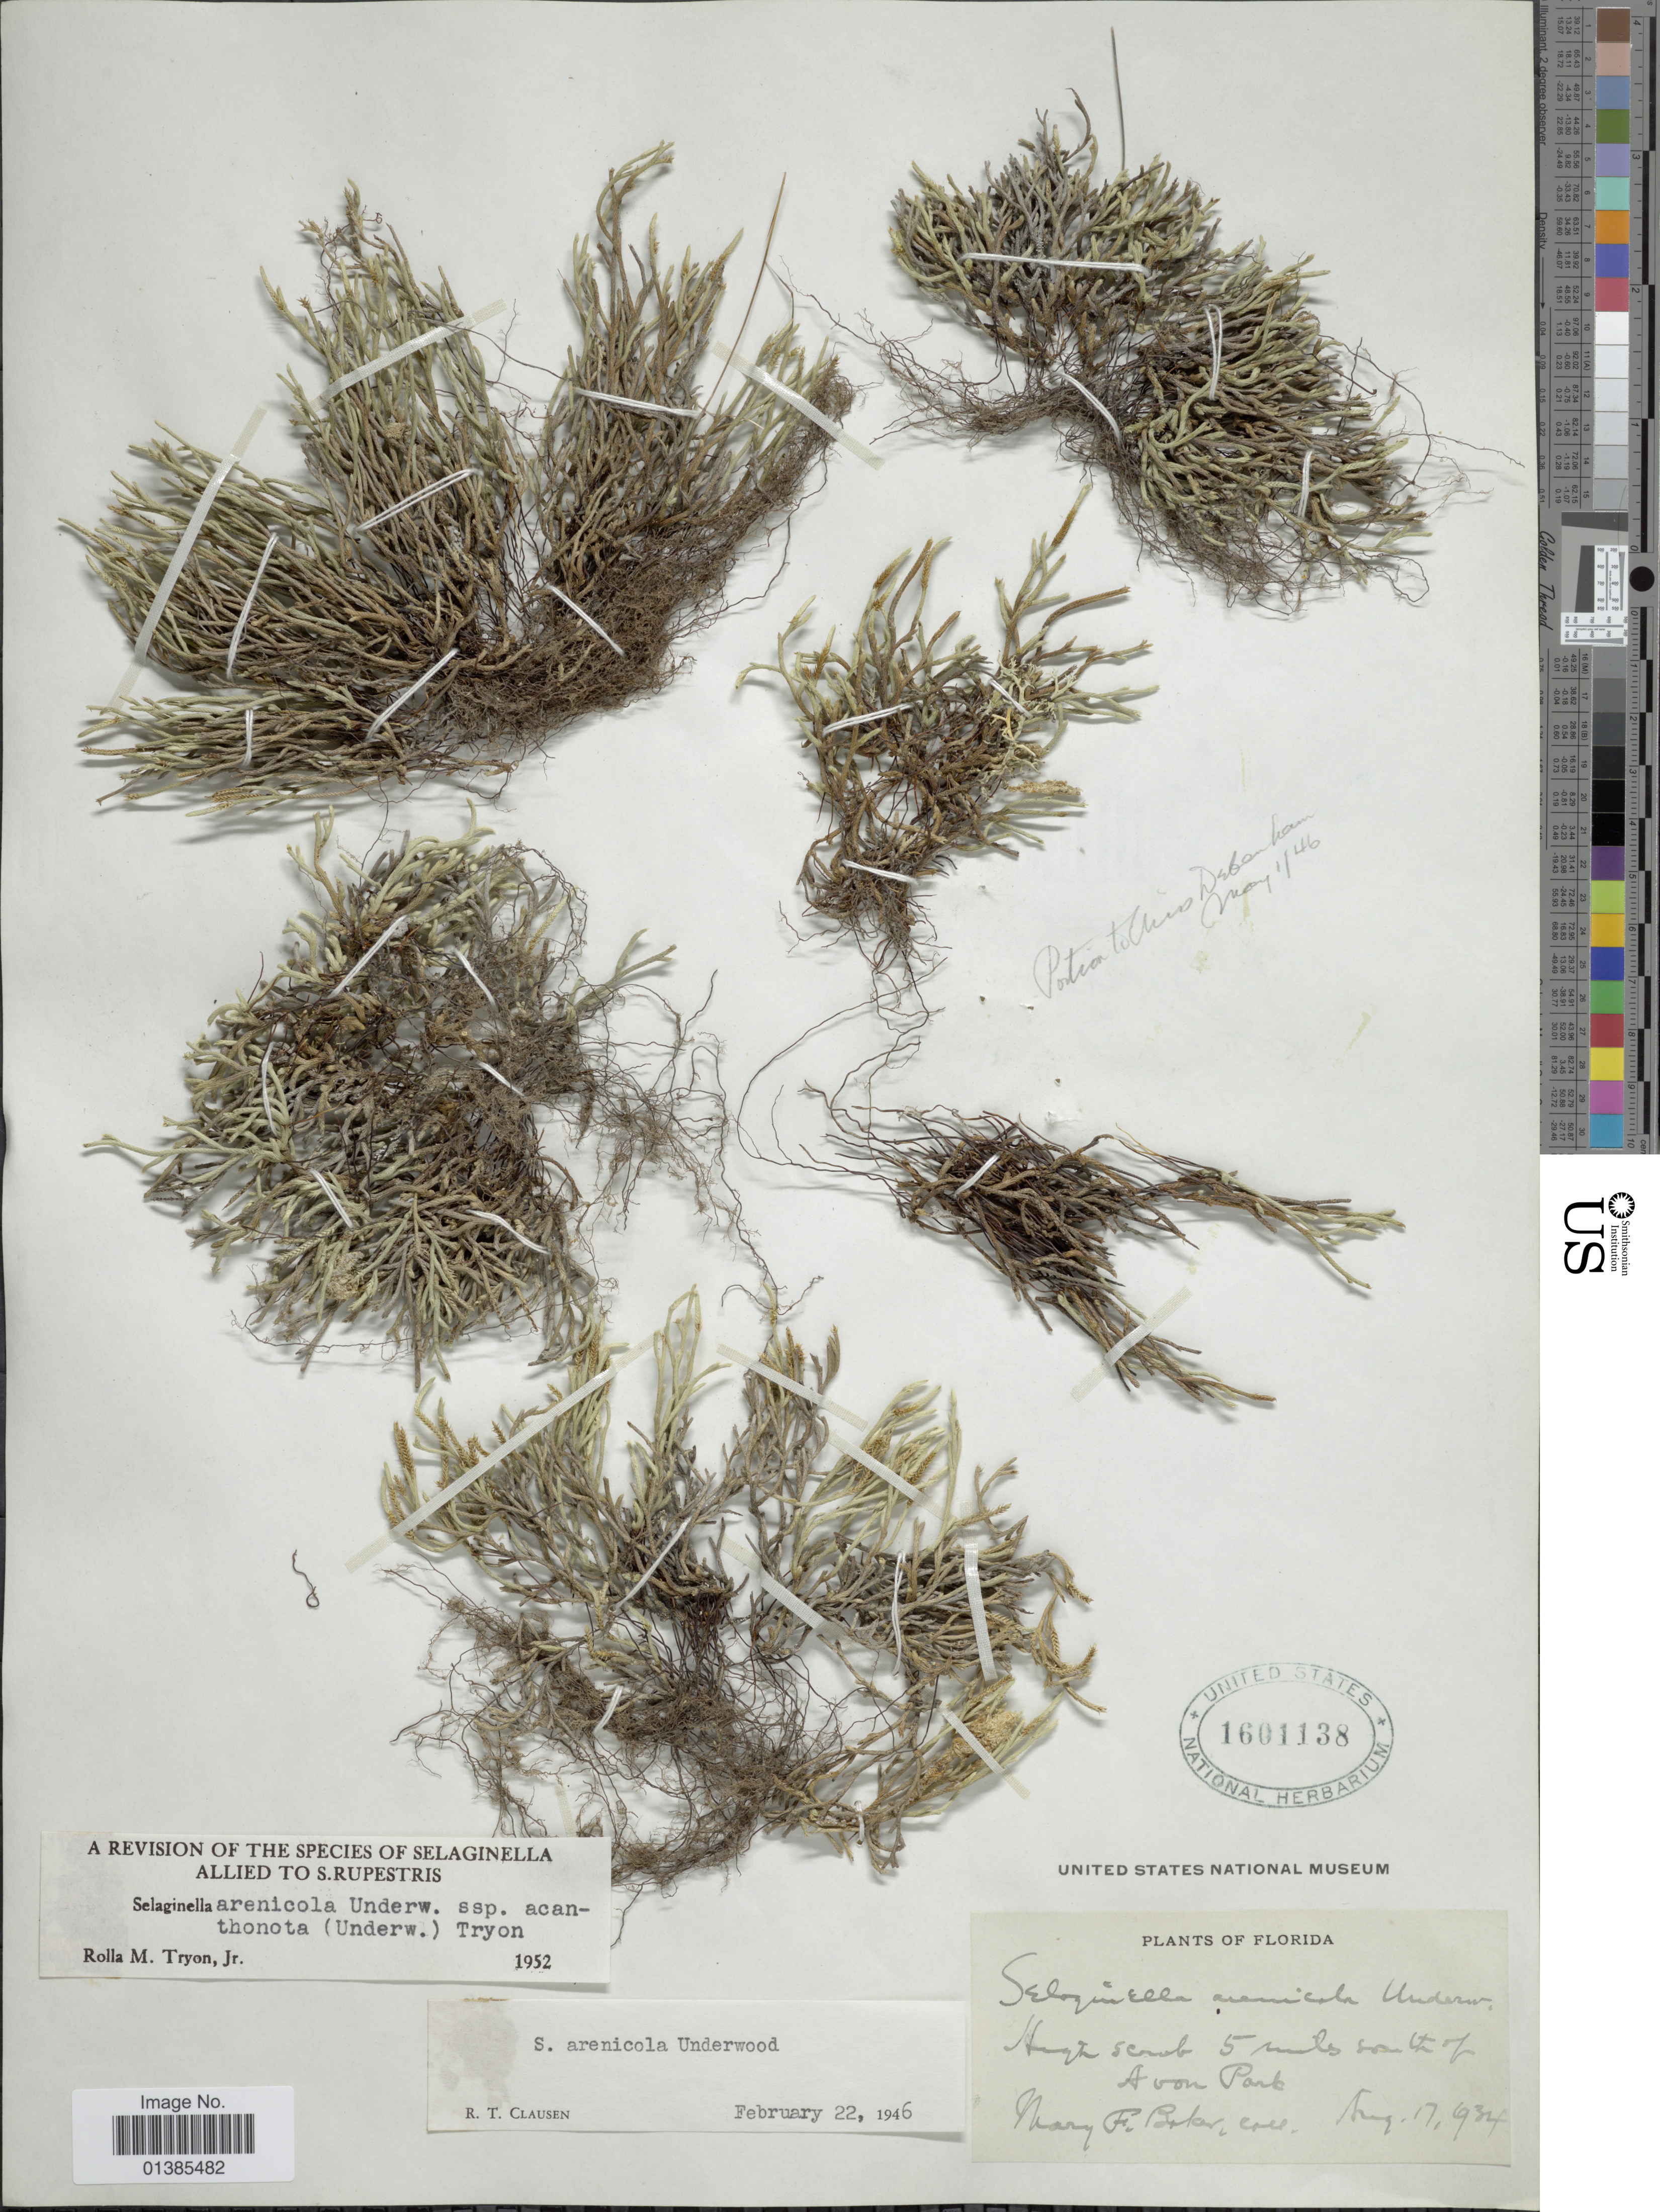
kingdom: Plantae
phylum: Tracheophyta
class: Lycopodiopsida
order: Selaginellales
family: Selaginellaceae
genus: Selaginella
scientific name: Selaginella arenicola subsp. acanthonota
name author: (Underw.) R.M. Tryon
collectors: M. F. Baker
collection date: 1934-08-17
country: United States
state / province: Florida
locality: High scrub 5 miles south of Avon Park.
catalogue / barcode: US 1601138